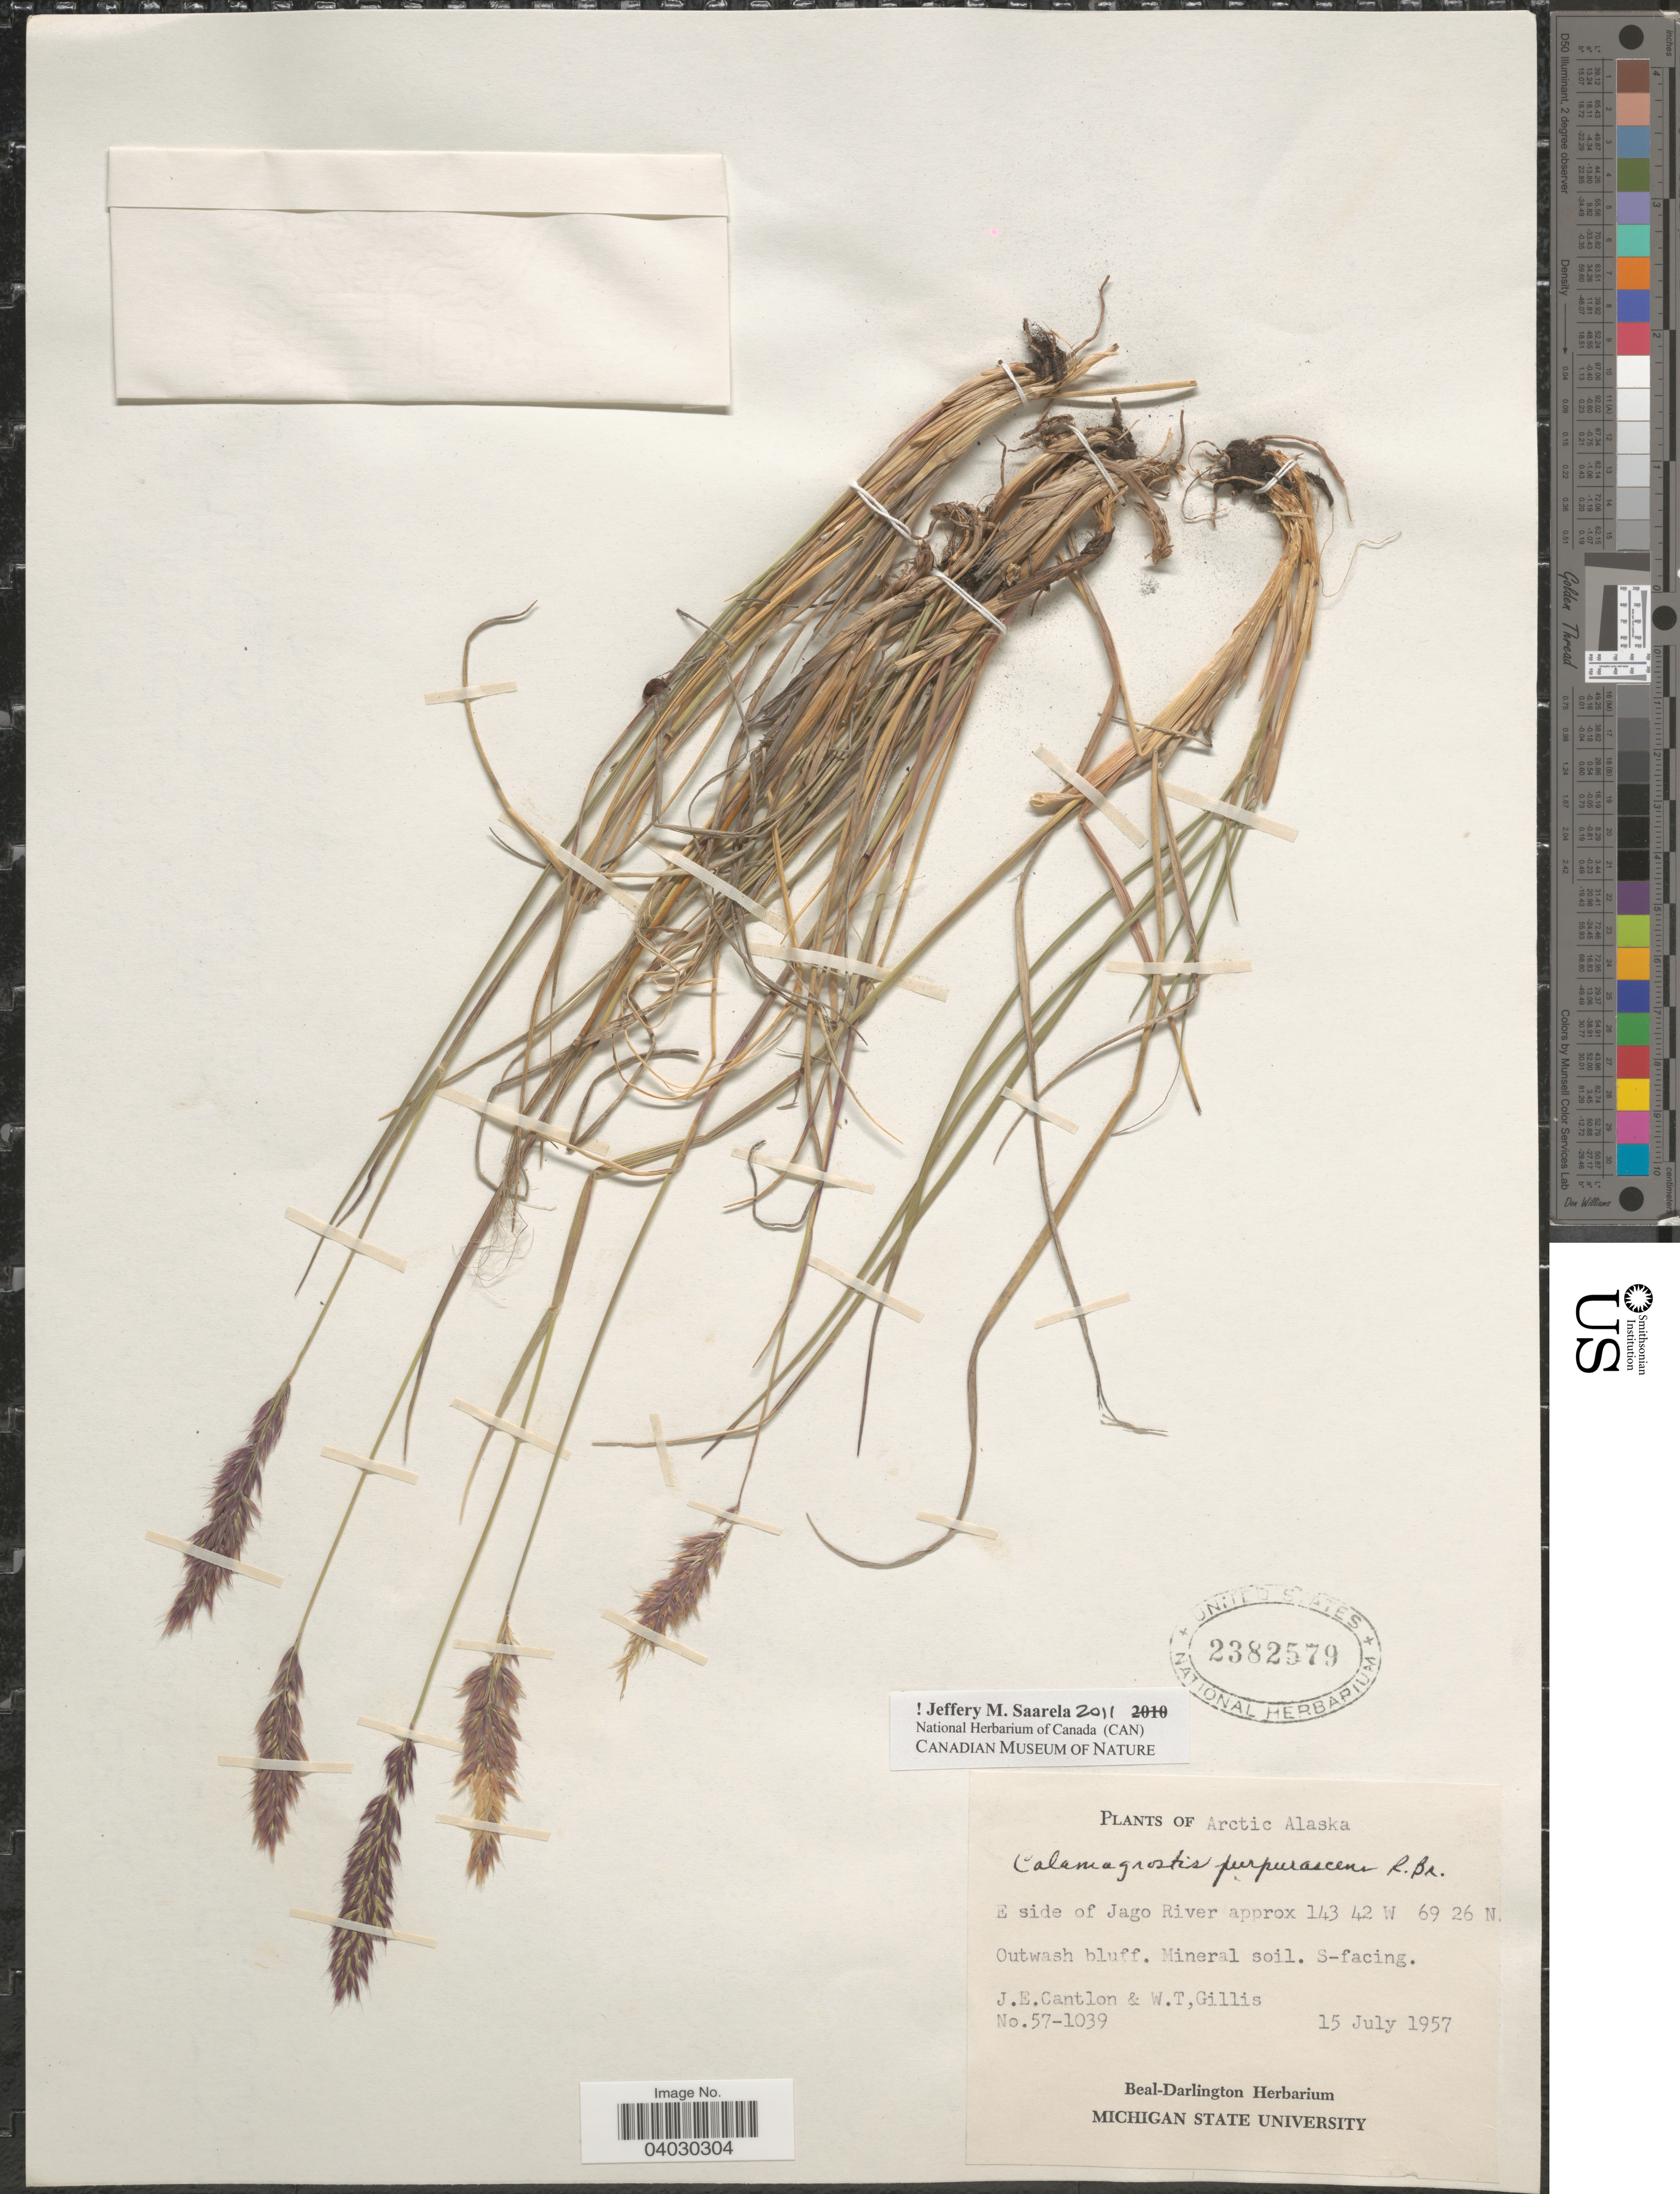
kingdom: Plantae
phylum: Tracheophyta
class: Liliopsida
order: Poales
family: Poaceae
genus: Calamagrostis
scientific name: Calamagrostis purpurascens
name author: R. Br.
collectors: J. Cantlon & W. T. Gillis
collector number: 57-1039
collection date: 1957-07-15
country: United States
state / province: Alaska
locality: Arctic Alaska. E side of Jago River. S-facing.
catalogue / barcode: US 2382579